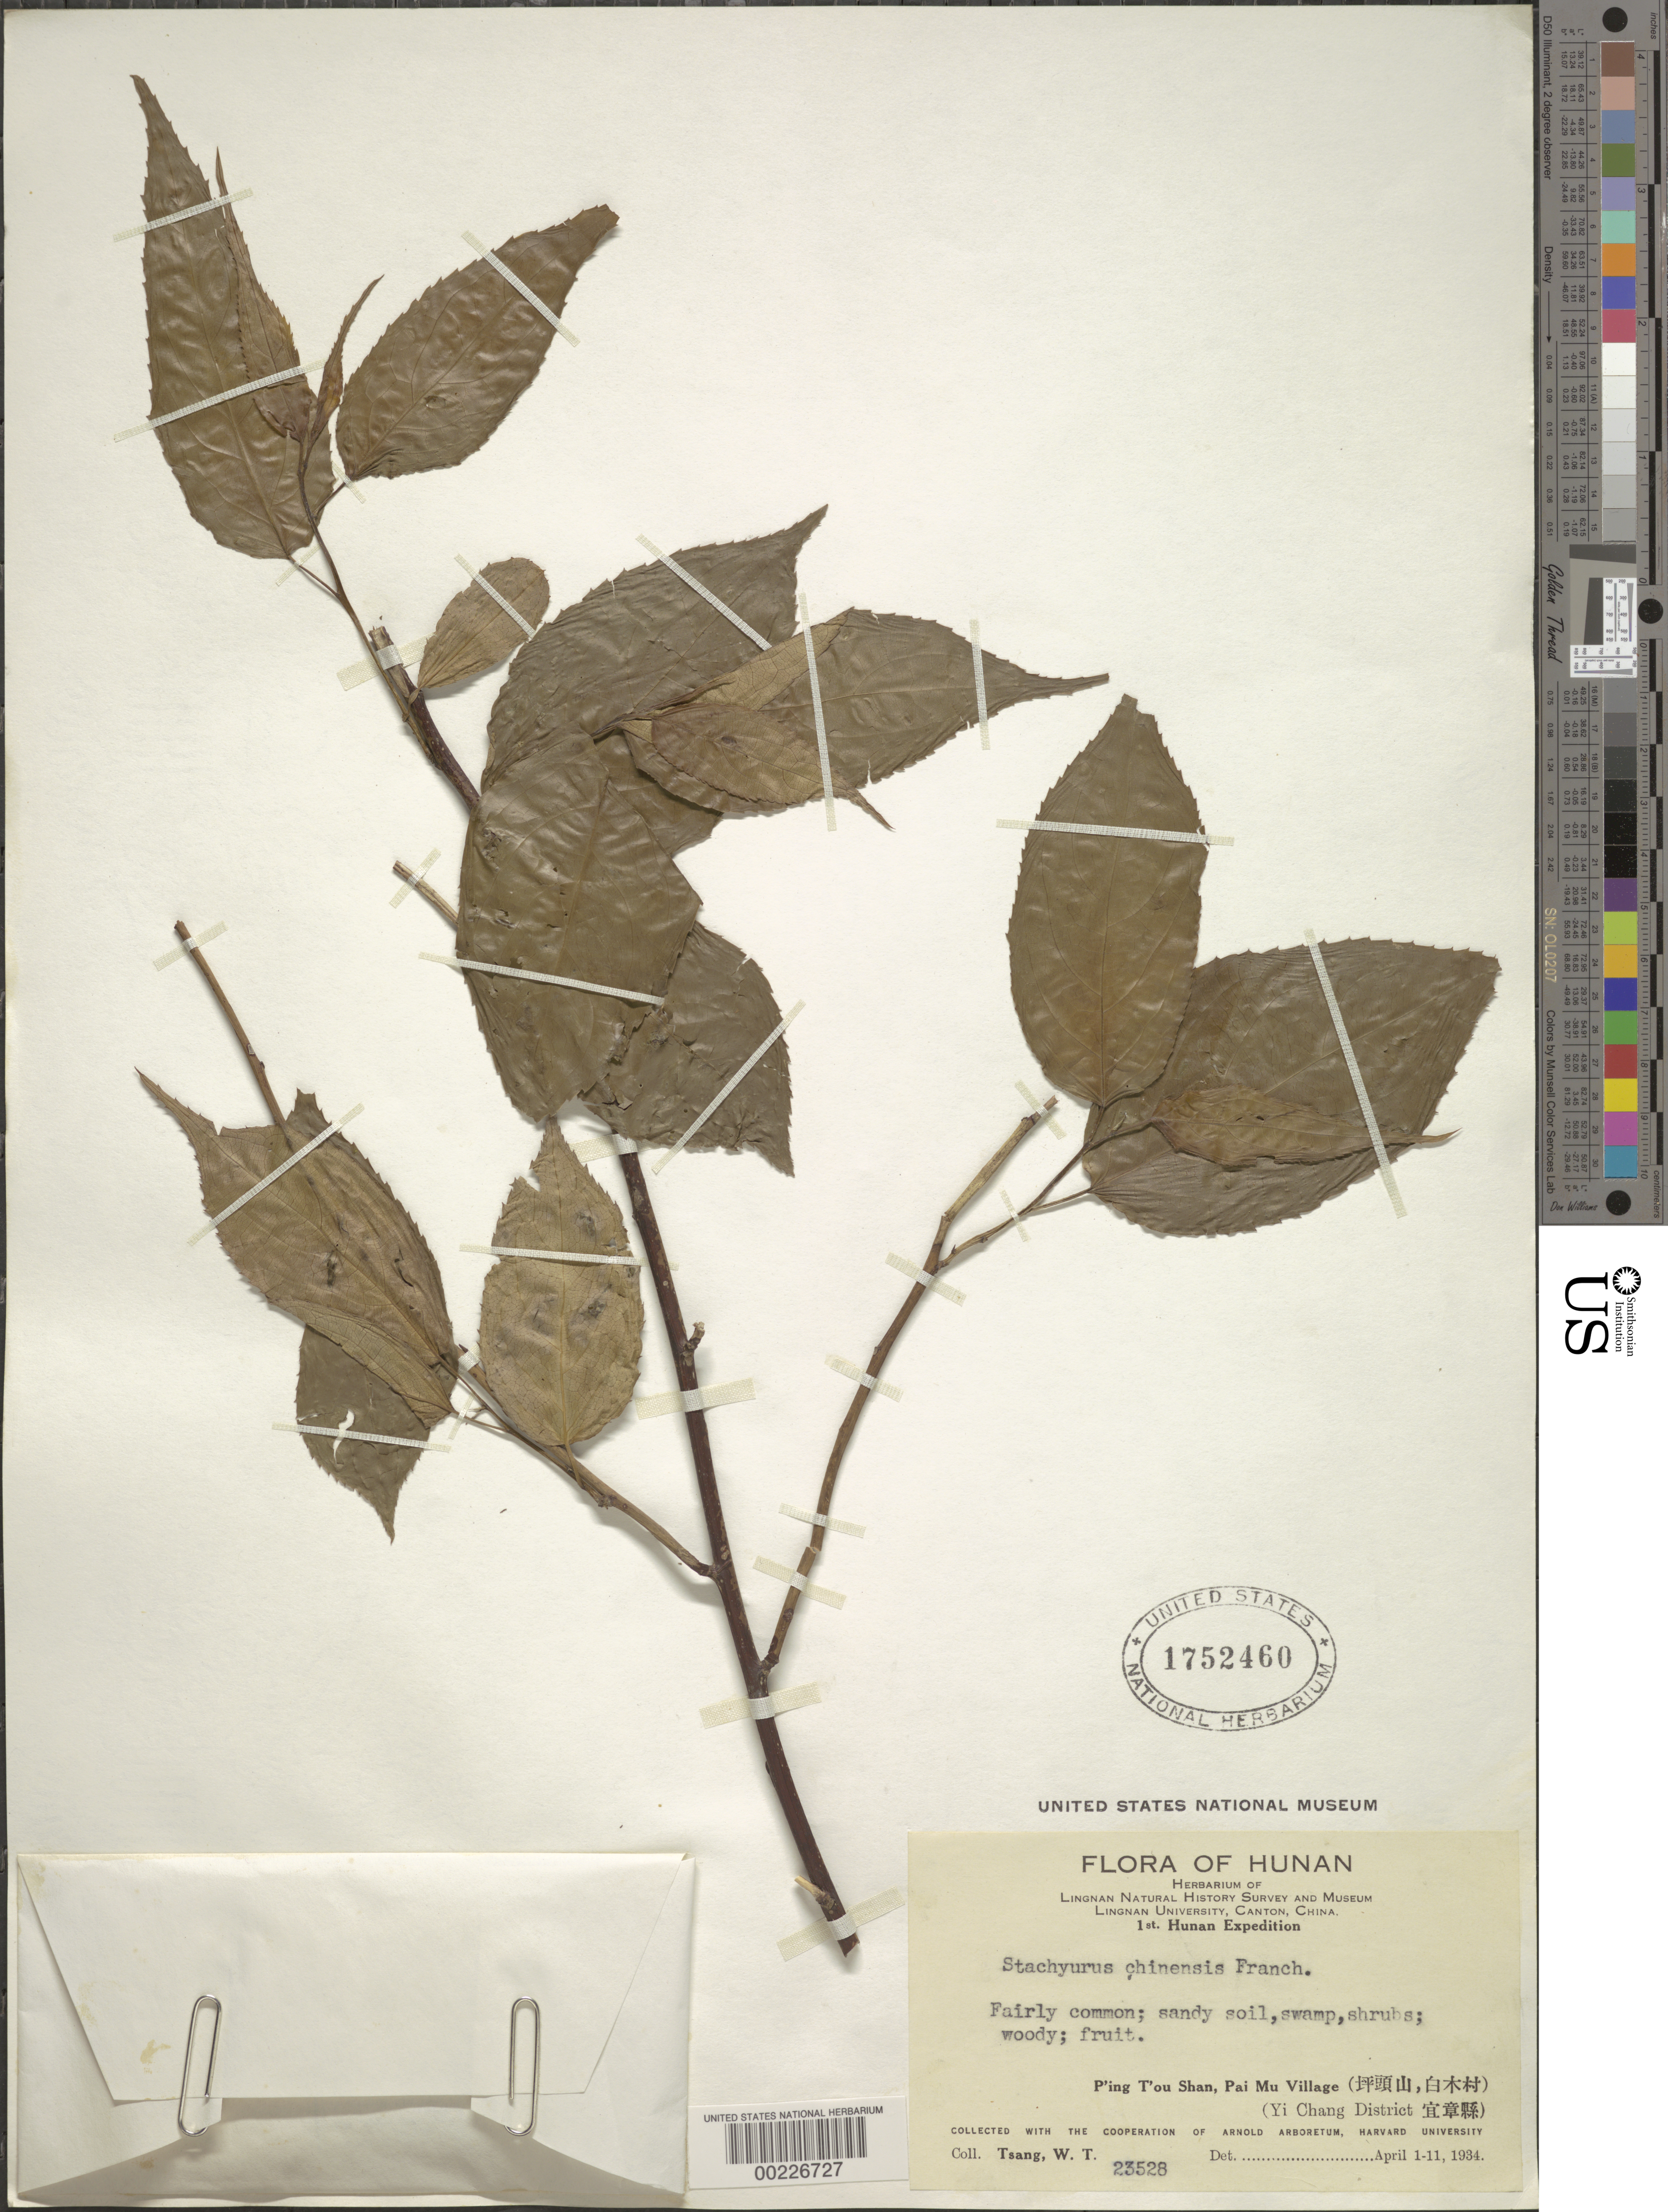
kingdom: Plantae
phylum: Tracheophyta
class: Magnoliopsida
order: Crossosomatales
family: Stachyuraceae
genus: Stachyurus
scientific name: Stachyurus chinensis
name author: Franch.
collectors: W. T. Tsang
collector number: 23528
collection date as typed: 01 Apr 1934 to 11 Apr 1934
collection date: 1934-04-01/1934-04-11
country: China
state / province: Hunan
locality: P'ing t'ou shan, pai mu village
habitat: Sandy soil, swamp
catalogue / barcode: US 1752460